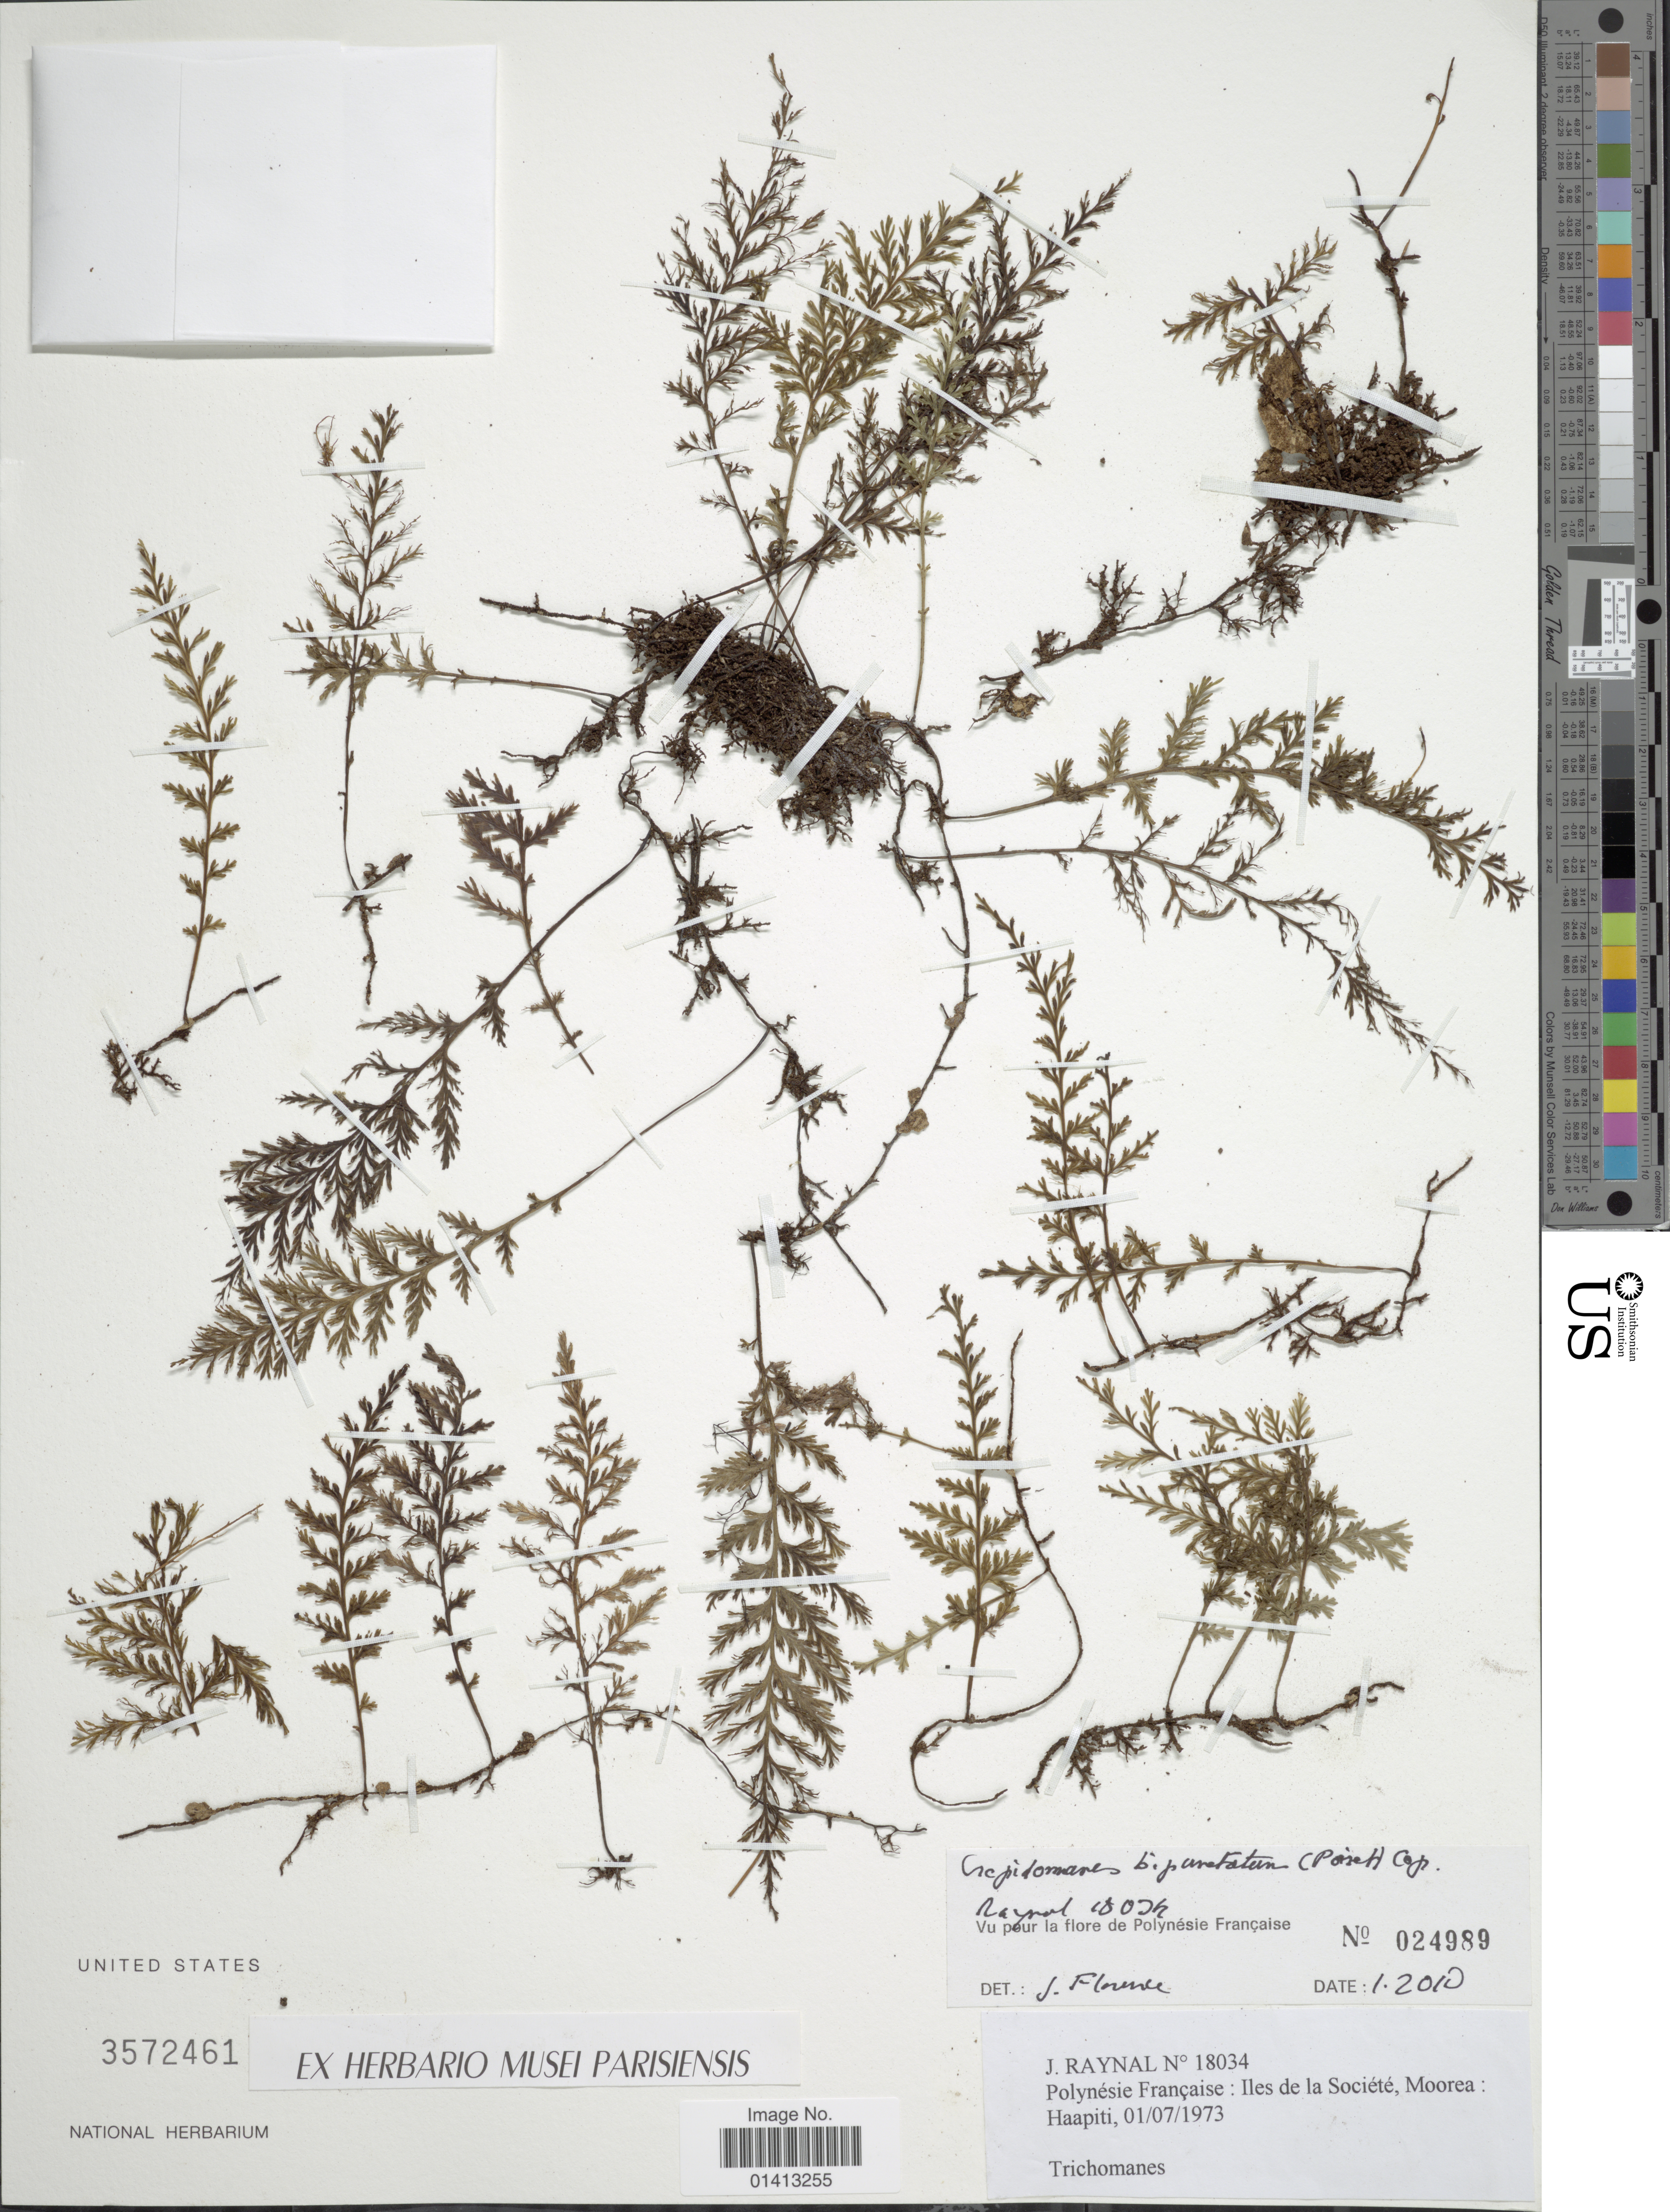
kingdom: Plantae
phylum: Tracheophyta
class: Polypodiopsida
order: Hymenophyllales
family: Hymenophyllaceae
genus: Crepidomanes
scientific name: Crepidomanes bipunctatum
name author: (Poir.) Copel.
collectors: J. Raynal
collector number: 18034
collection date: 1973-07-01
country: French Polynesia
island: Moorea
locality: Iles de la Société, Moorea: Haapiti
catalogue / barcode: US 3572461